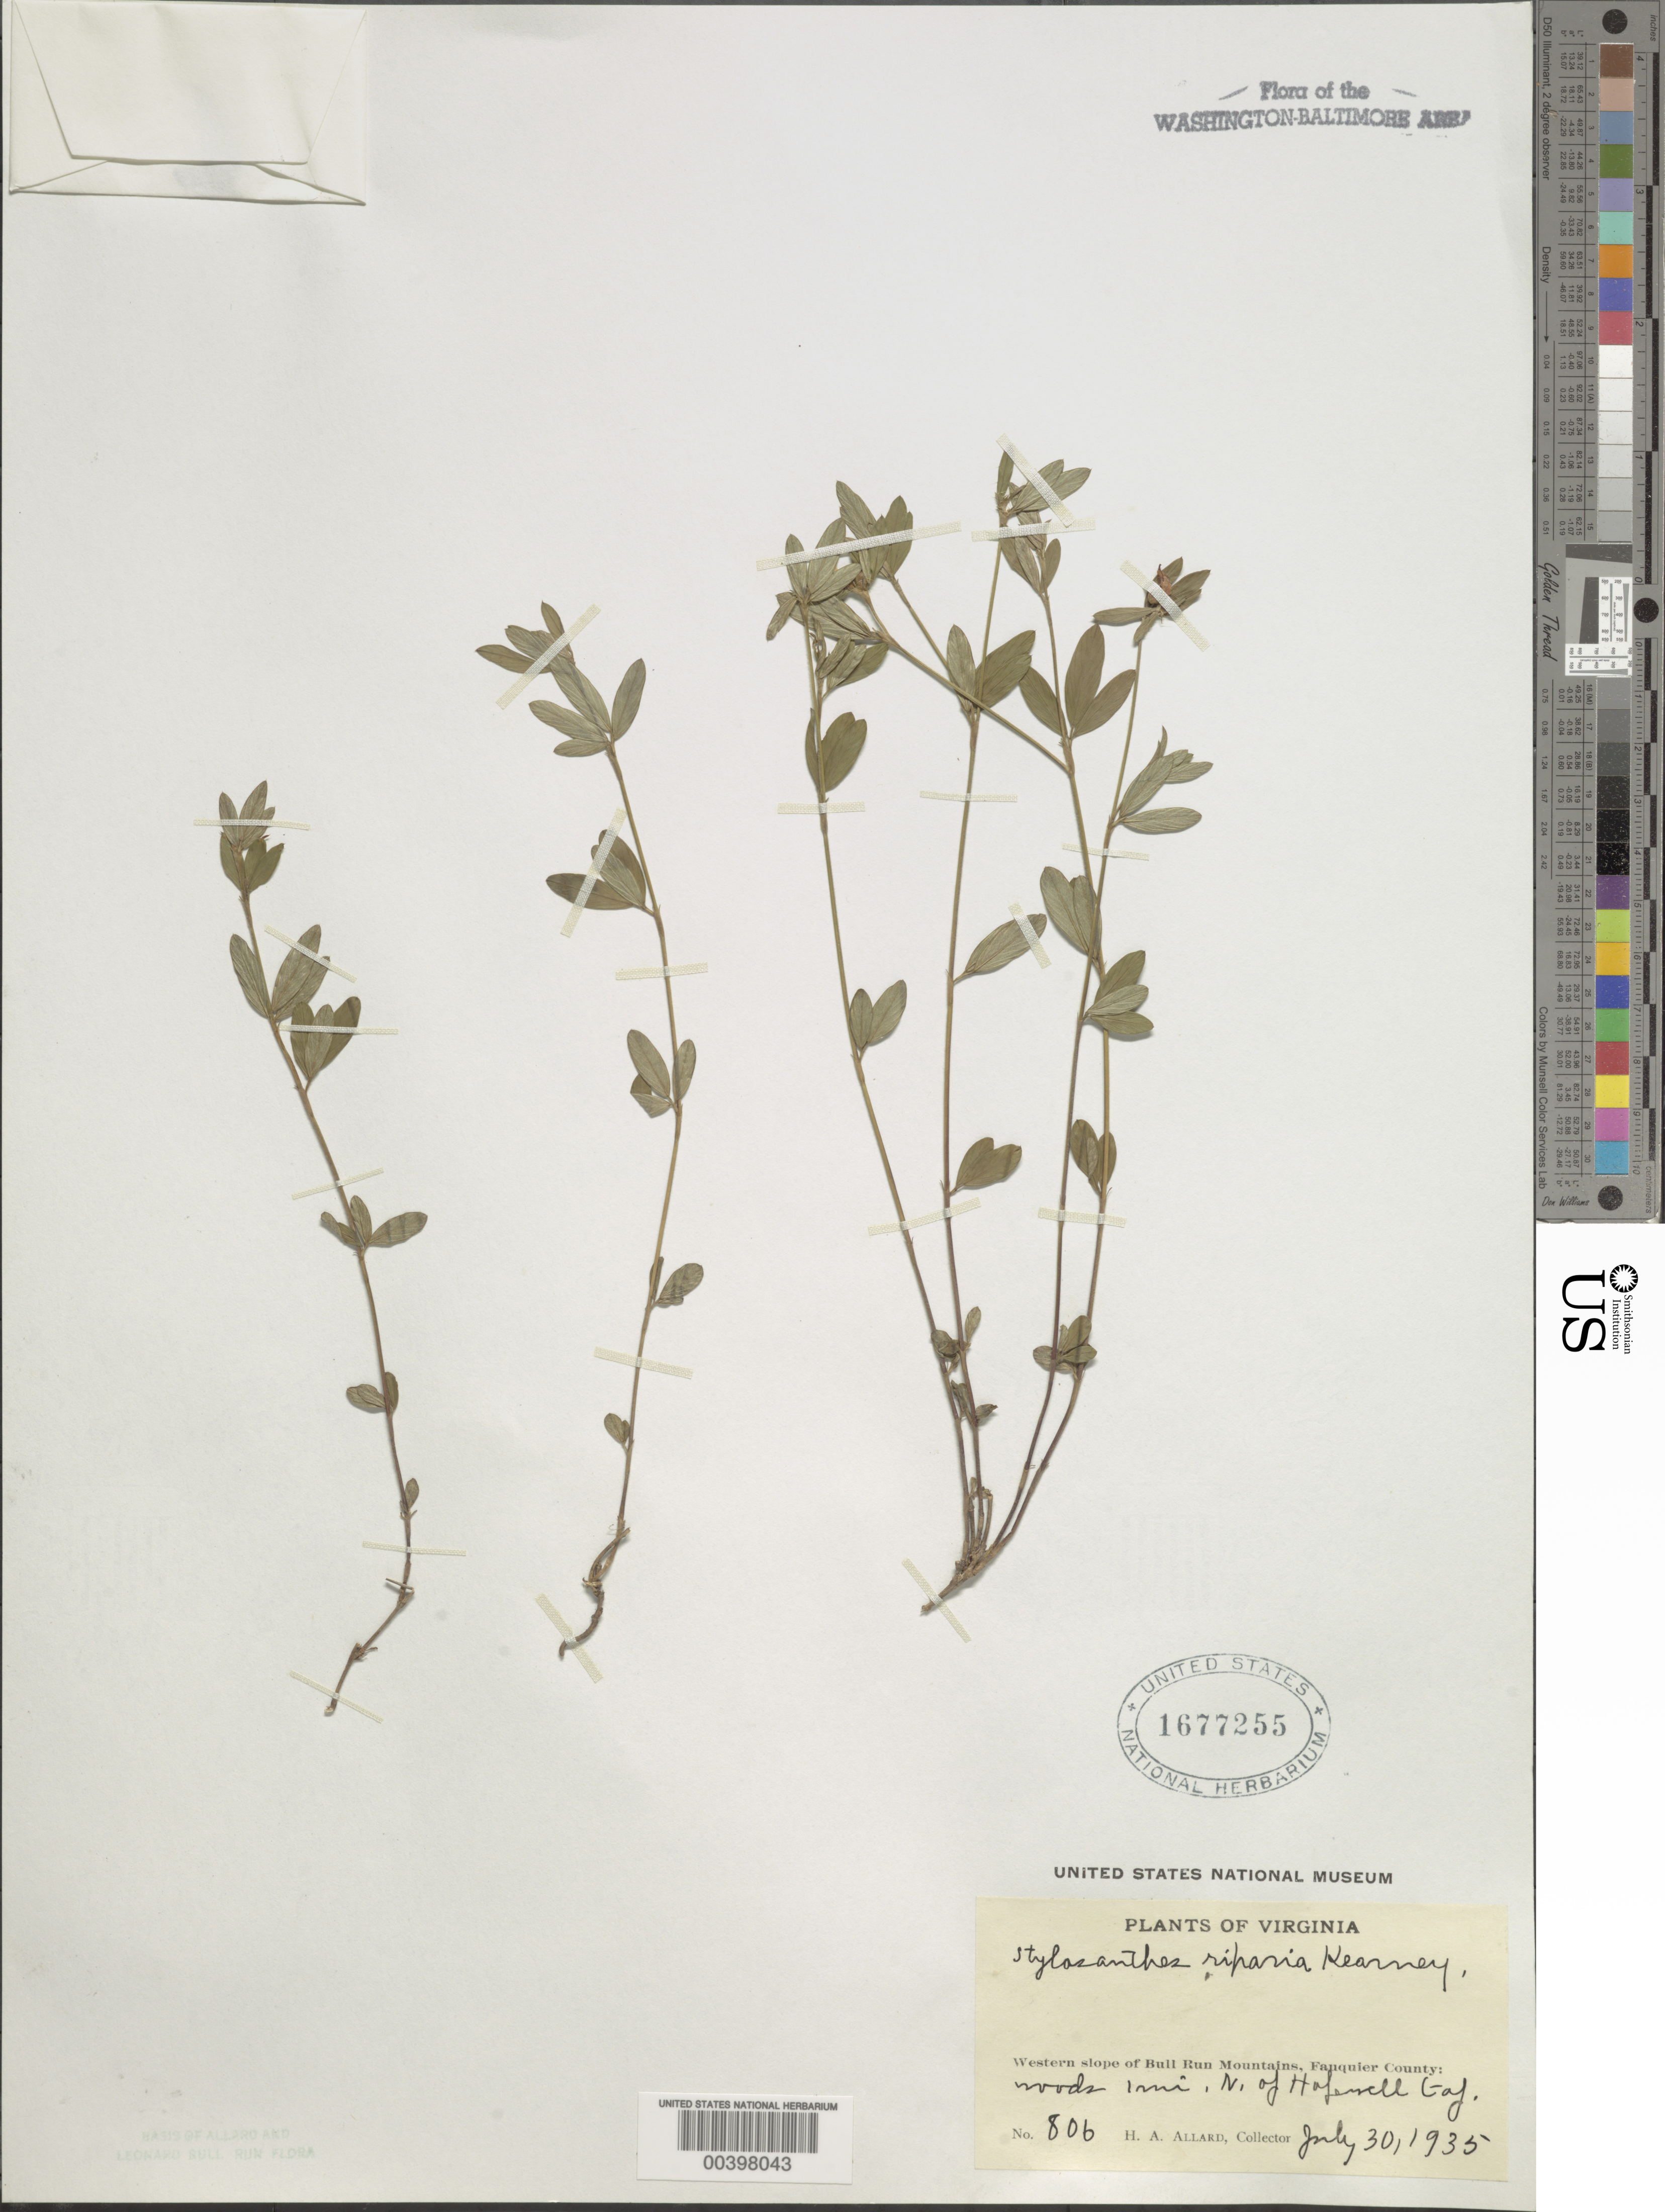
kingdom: Plantae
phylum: Tracheophyta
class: Magnoliopsida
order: Fabales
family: Fabaceae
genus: Stylosanthes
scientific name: Stylosanthes biflora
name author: (L.) Britton et al.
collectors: H. A. Allard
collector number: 806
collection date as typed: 30 Jul 1935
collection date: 1935-07-30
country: United States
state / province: Virginia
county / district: Fauquier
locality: North of Hopewell Gap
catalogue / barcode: US 1677255